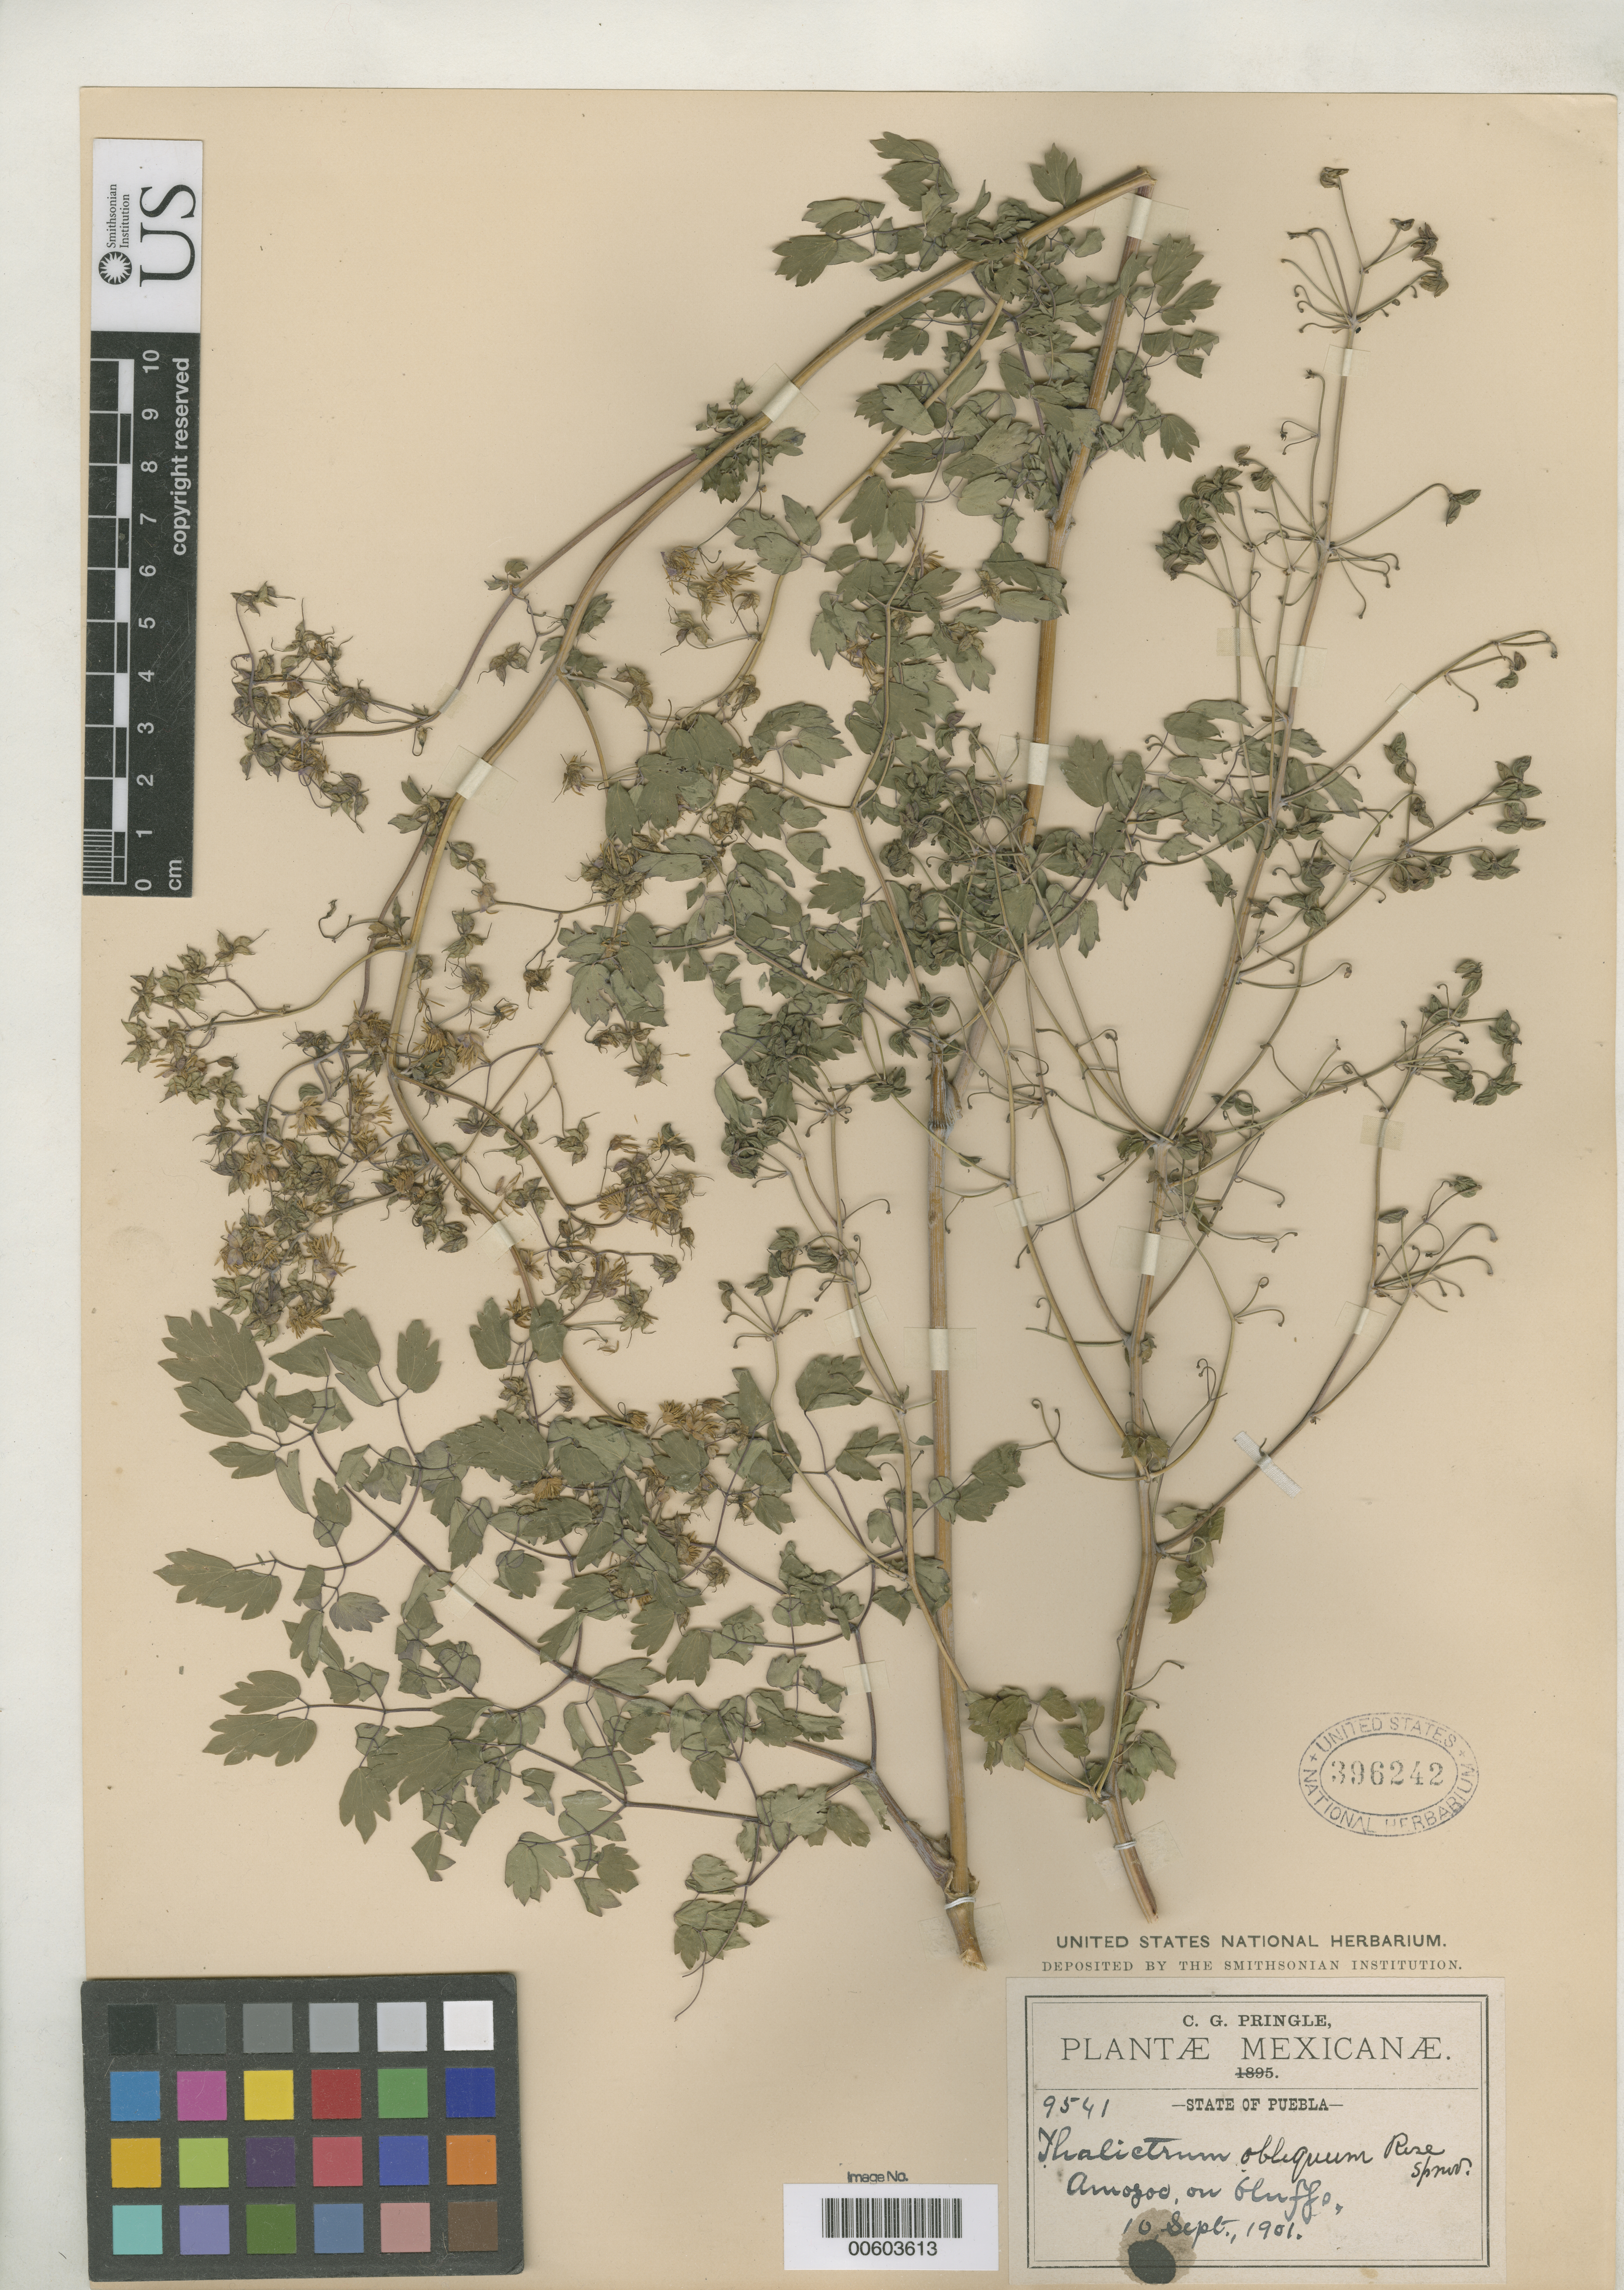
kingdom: Plantae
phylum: Tracheophyta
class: Magnoliopsida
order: Ranunculales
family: Ranunculaceae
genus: Thalictrum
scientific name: Thalictrum obliquum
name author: Rose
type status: Holotype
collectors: C. G. Pringle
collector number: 9541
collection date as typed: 10 Sep 1901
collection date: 1901-09-10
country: Mexico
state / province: Puebla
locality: Amozoc, on bluffs.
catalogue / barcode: US 396242